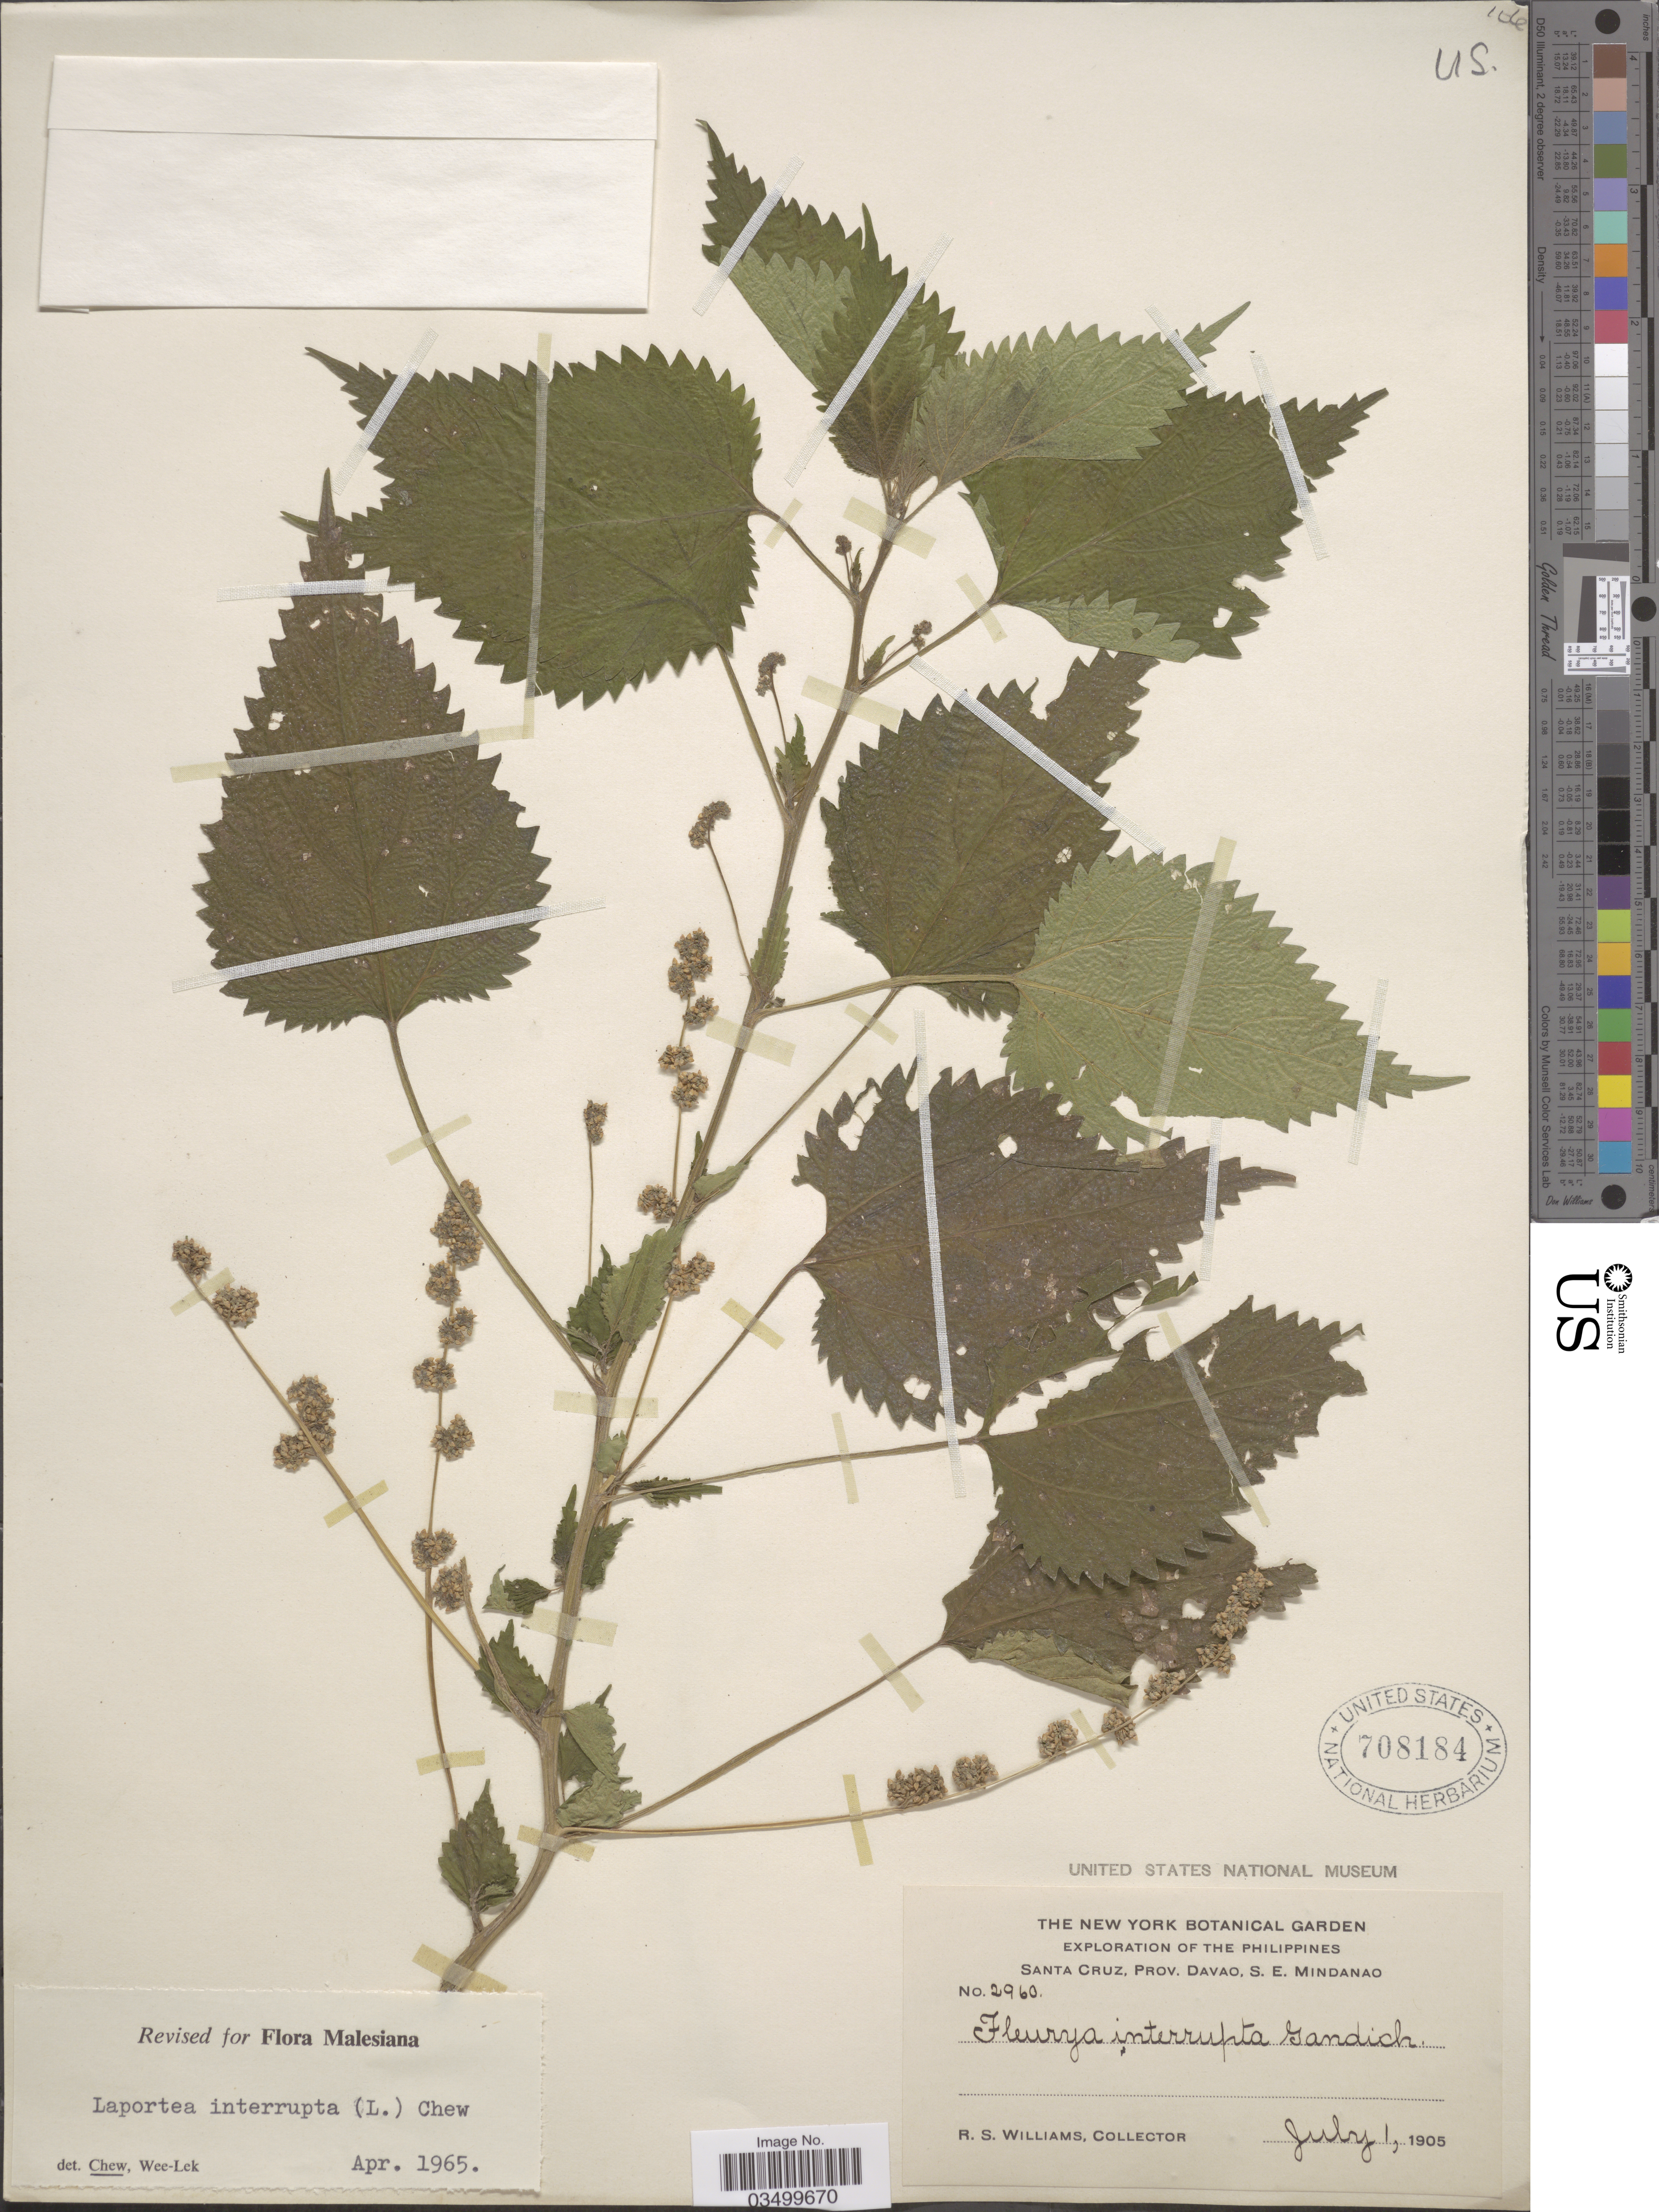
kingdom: Plantae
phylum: Tracheophyta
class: Magnoliopsida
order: Rosales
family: Urticaceae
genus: Laportea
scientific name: Laportea interrupta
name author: (L.) Chew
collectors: R. S. Williams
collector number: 2960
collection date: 1905-07-01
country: Philippines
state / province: Davao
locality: Santa Cruz, S. E. Mindanao.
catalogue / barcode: US 708184